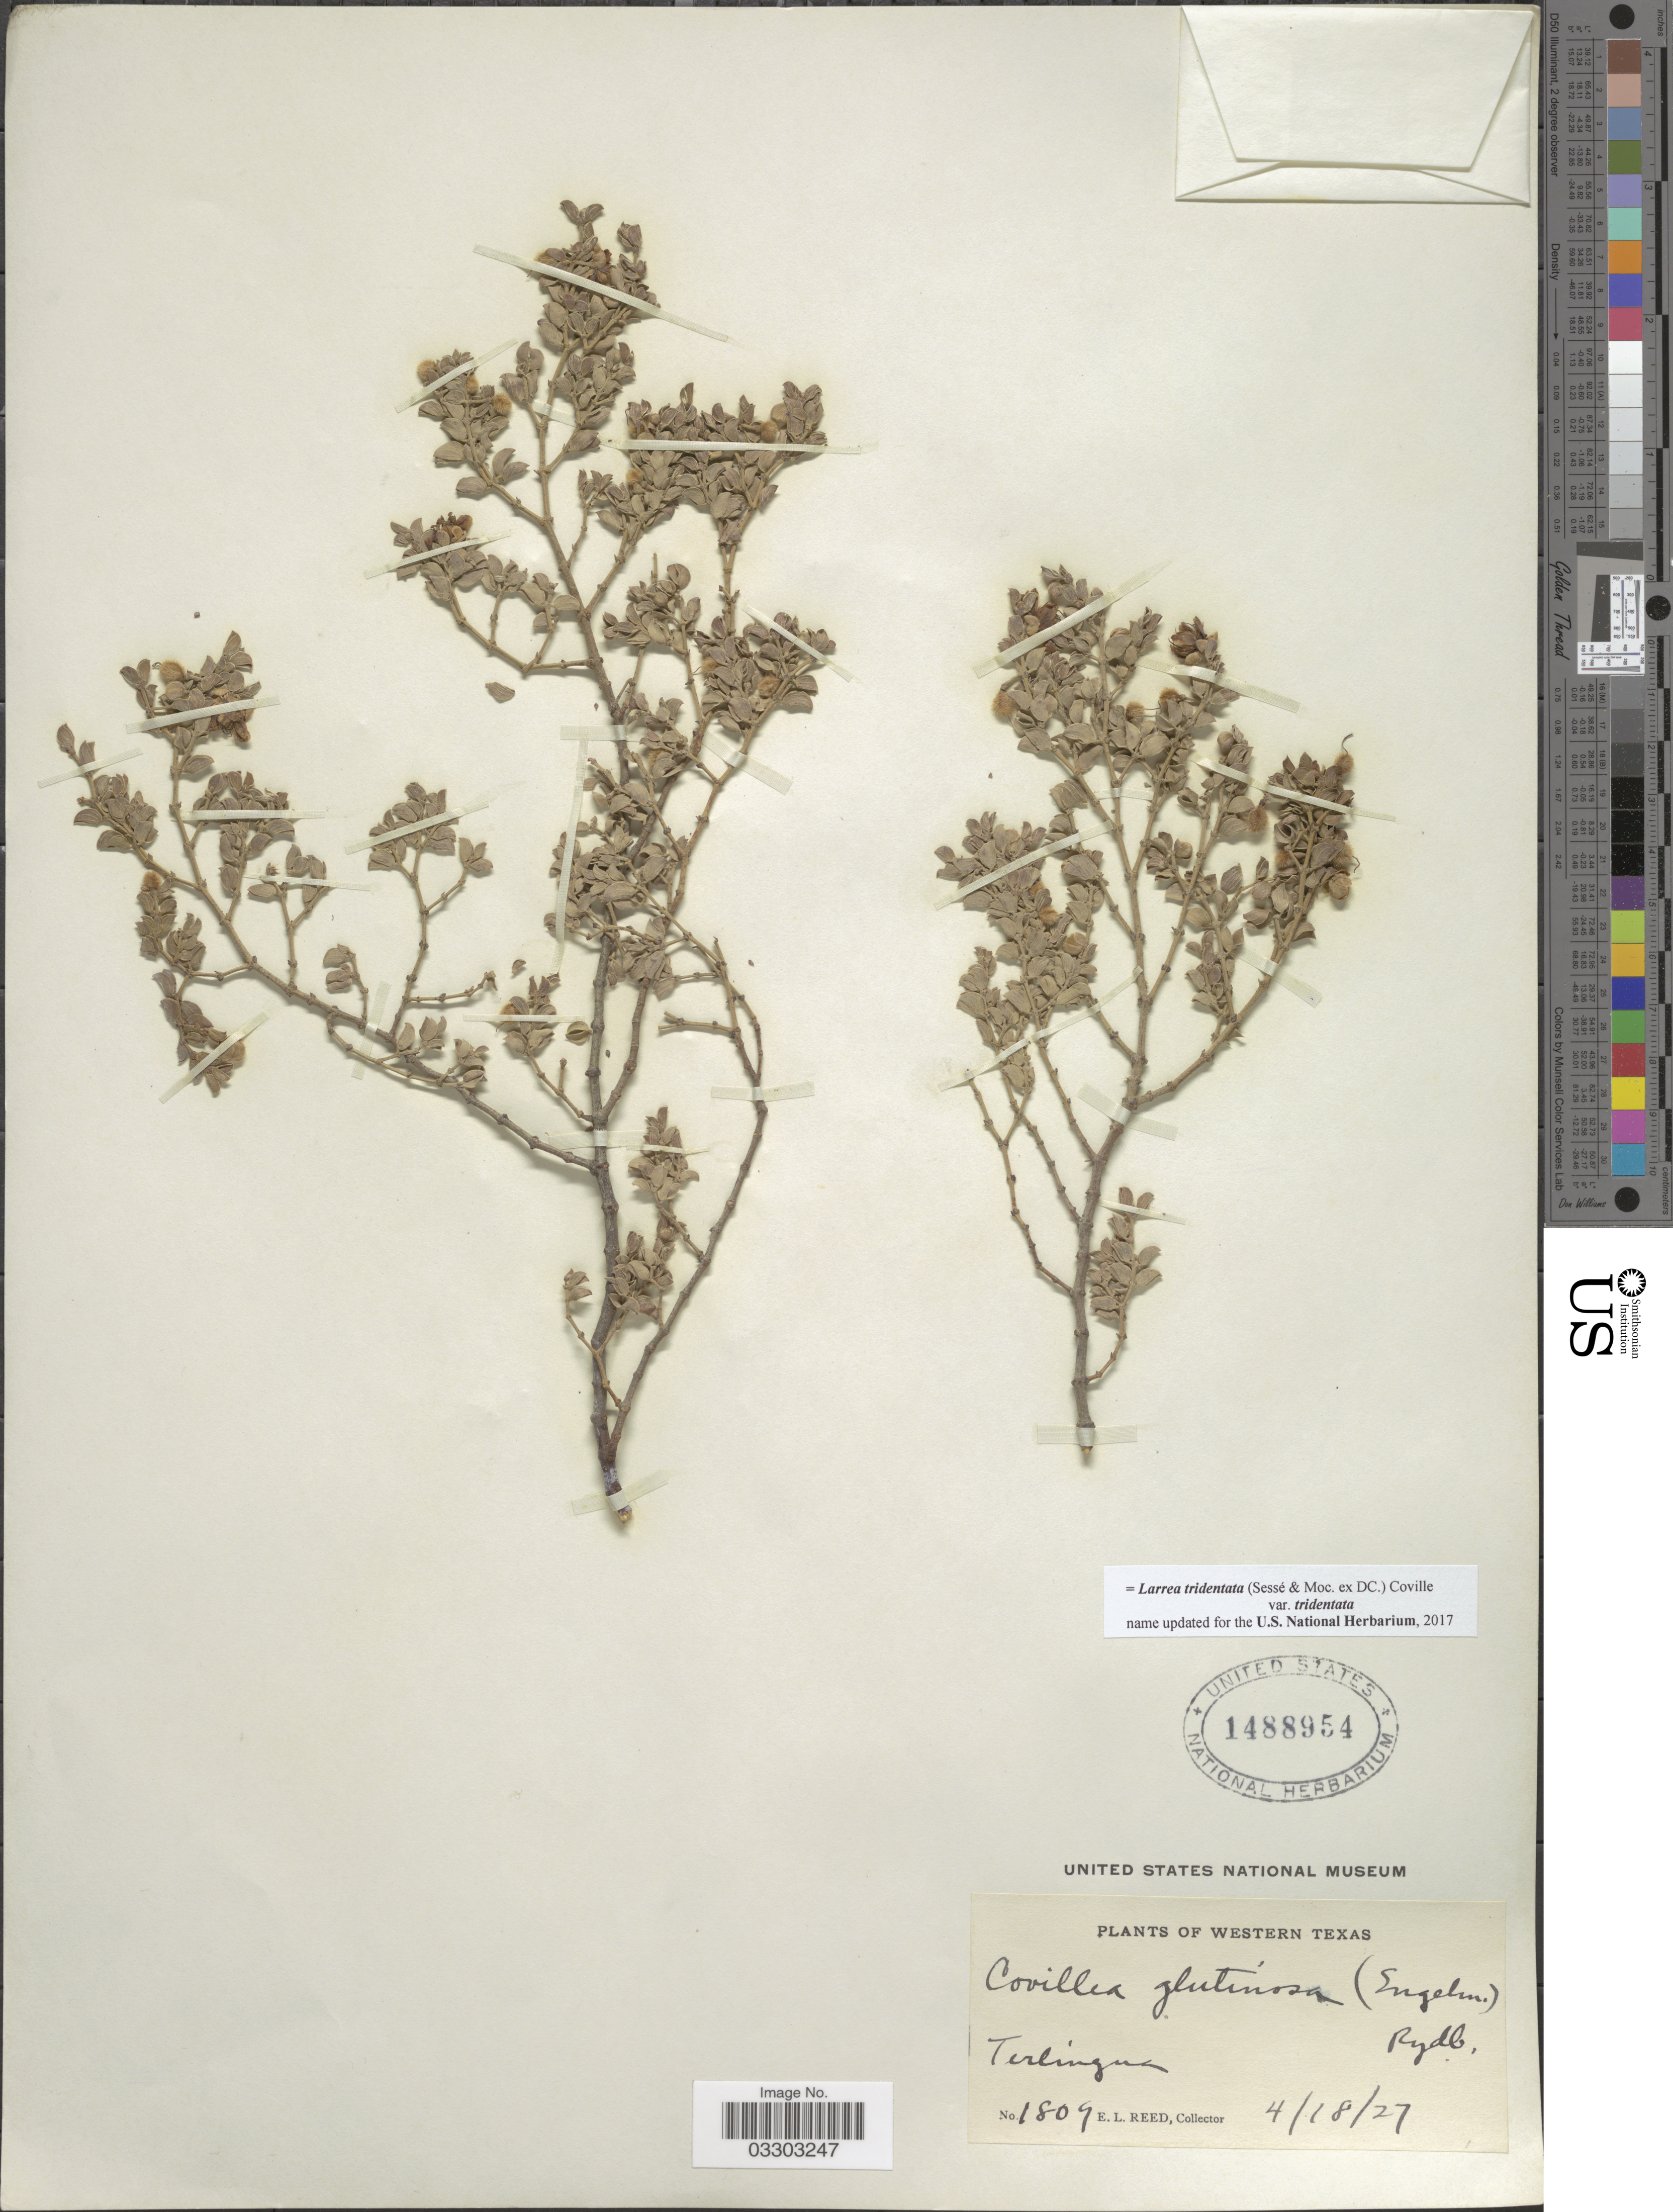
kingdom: Plantae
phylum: Tracheophyta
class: Magnoliopsida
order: Zygophyllales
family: Zygophyllaceae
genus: Larrea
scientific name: Larrea tridentata var. tridentata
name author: (Sessé & Moc. ex DC.) Coville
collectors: E. Reed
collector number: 1809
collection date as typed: Transcribed d/m/y: 18/4/27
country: United States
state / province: Texas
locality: Western Texas. Terlingua.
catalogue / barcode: US 1488954